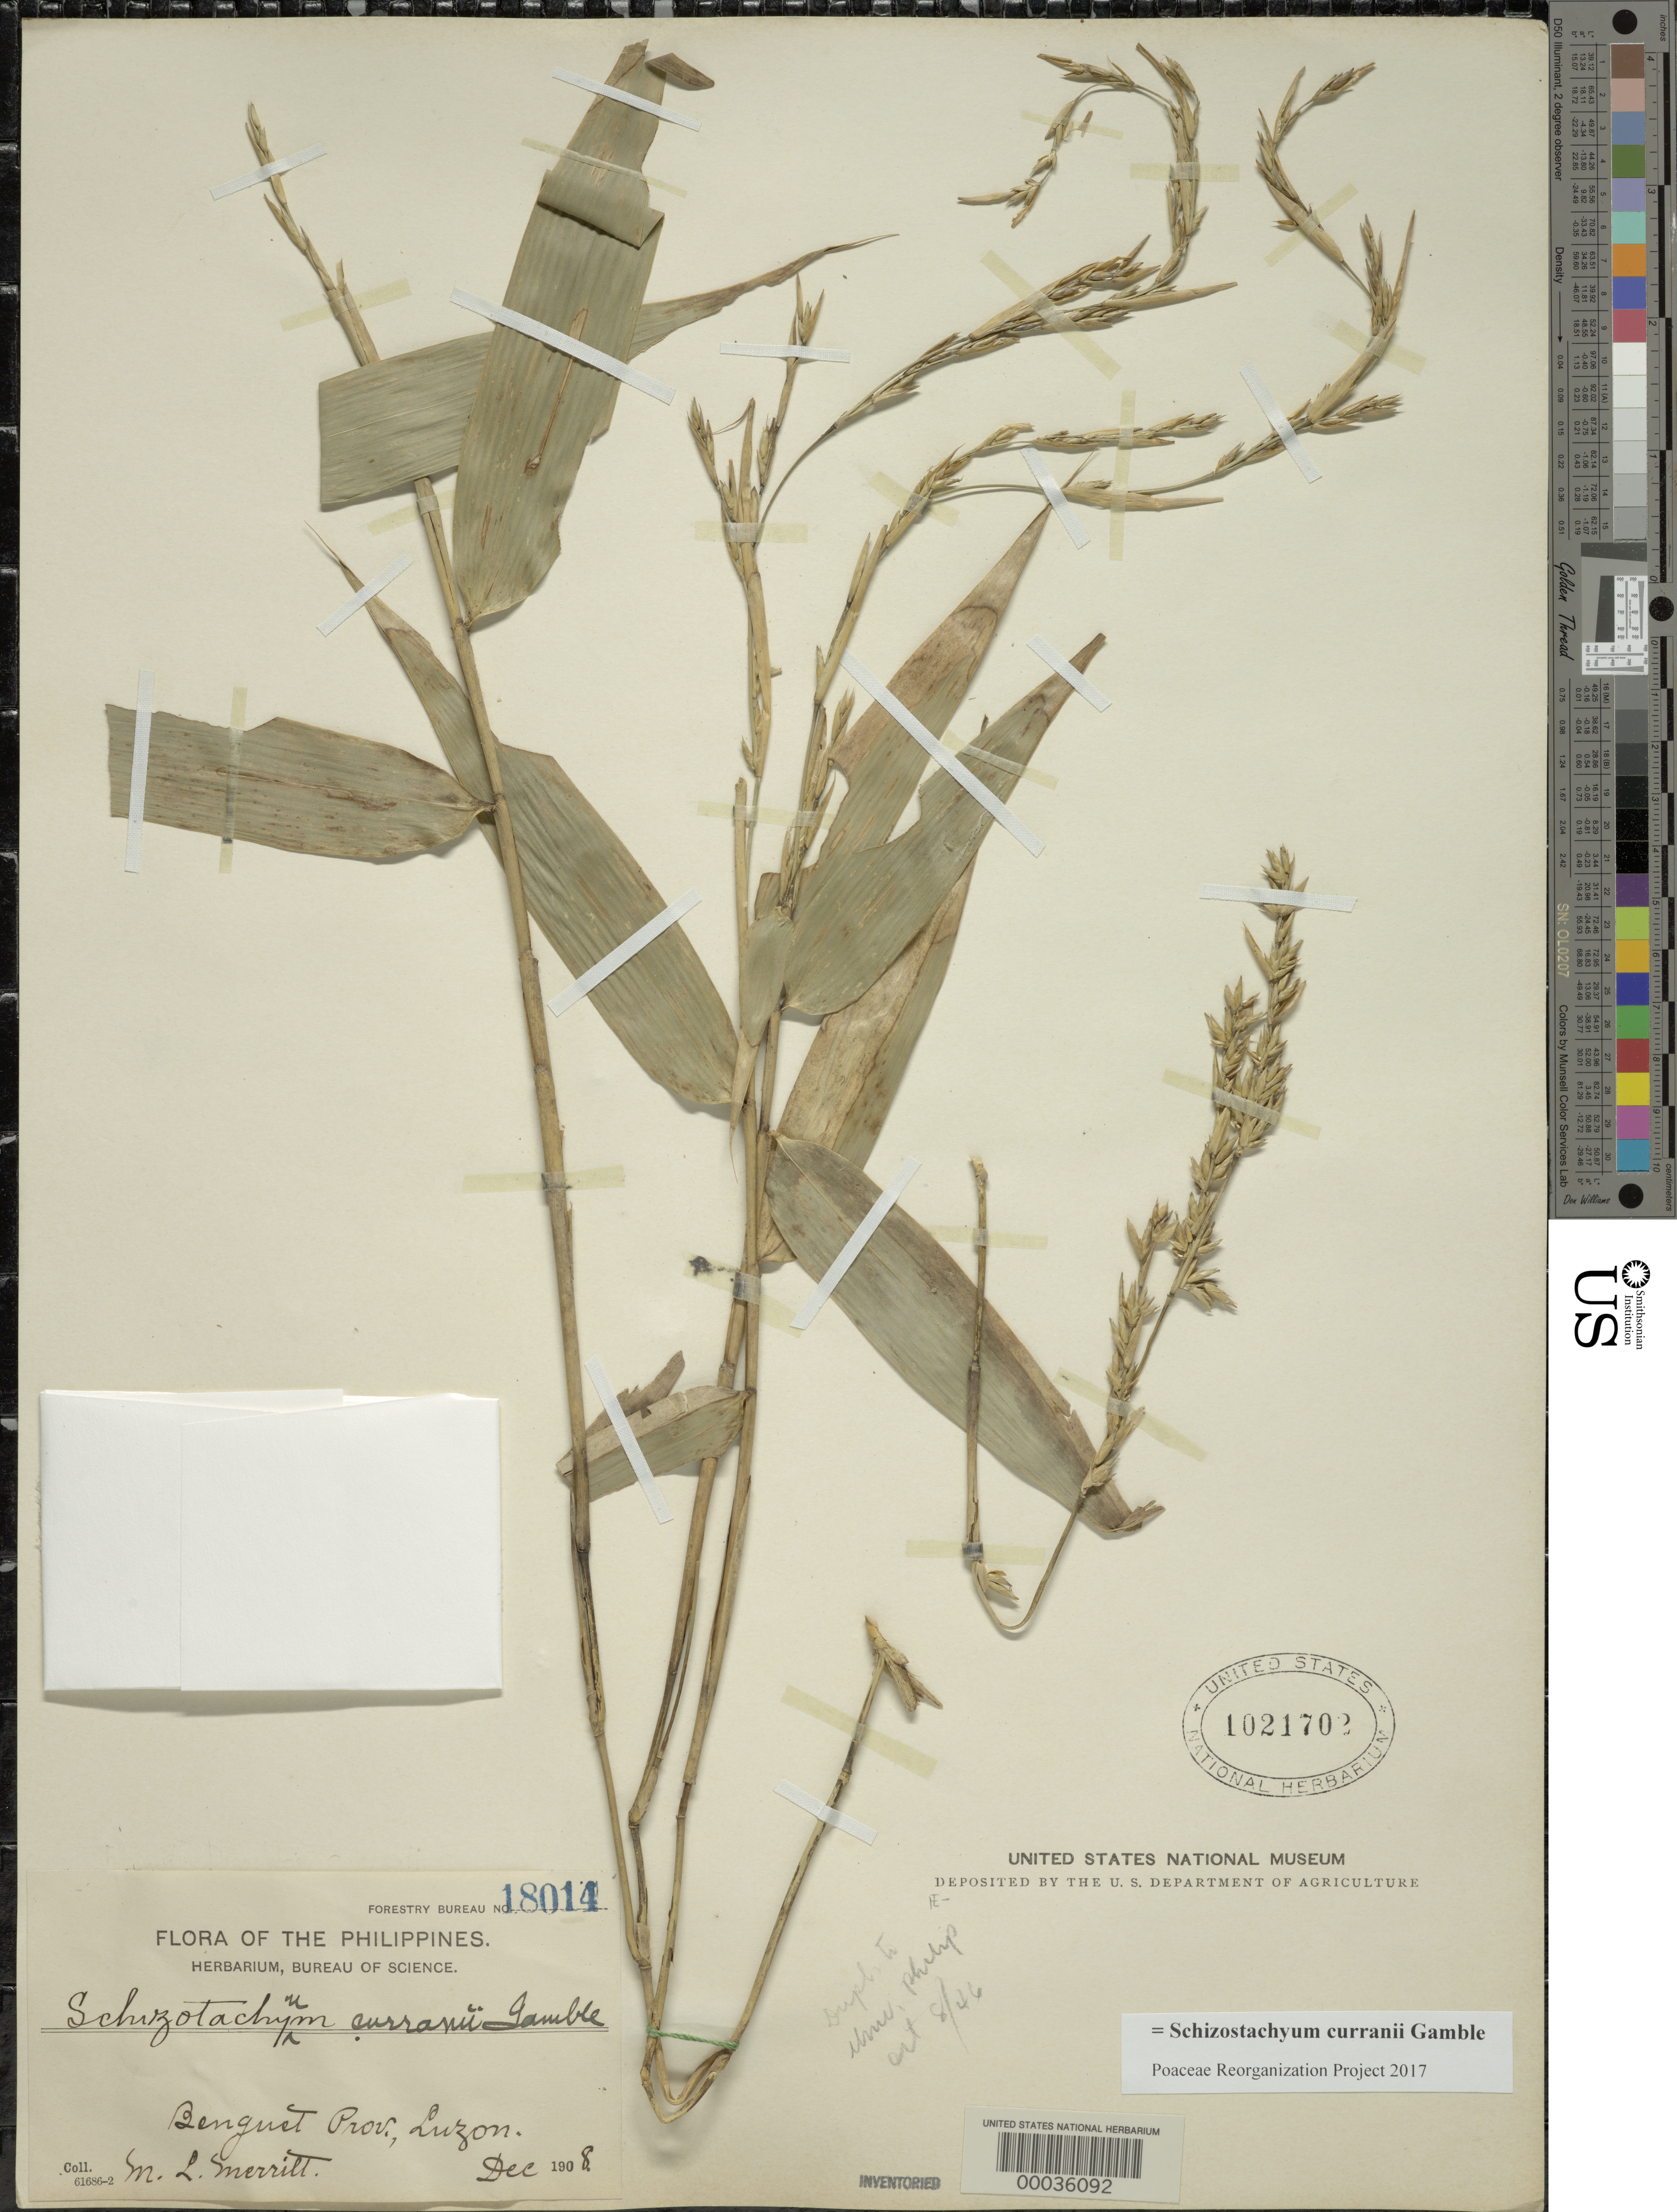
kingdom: Plantae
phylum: Tracheophyta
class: Liliopsida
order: Poales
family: Poaceae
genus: Schizostachyum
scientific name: Schizostachyum curranii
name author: Gamble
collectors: M. L. Merritt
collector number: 18014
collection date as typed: Dec 1908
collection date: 1908-12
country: Philippines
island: Luzon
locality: Bengust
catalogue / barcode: US 1021702